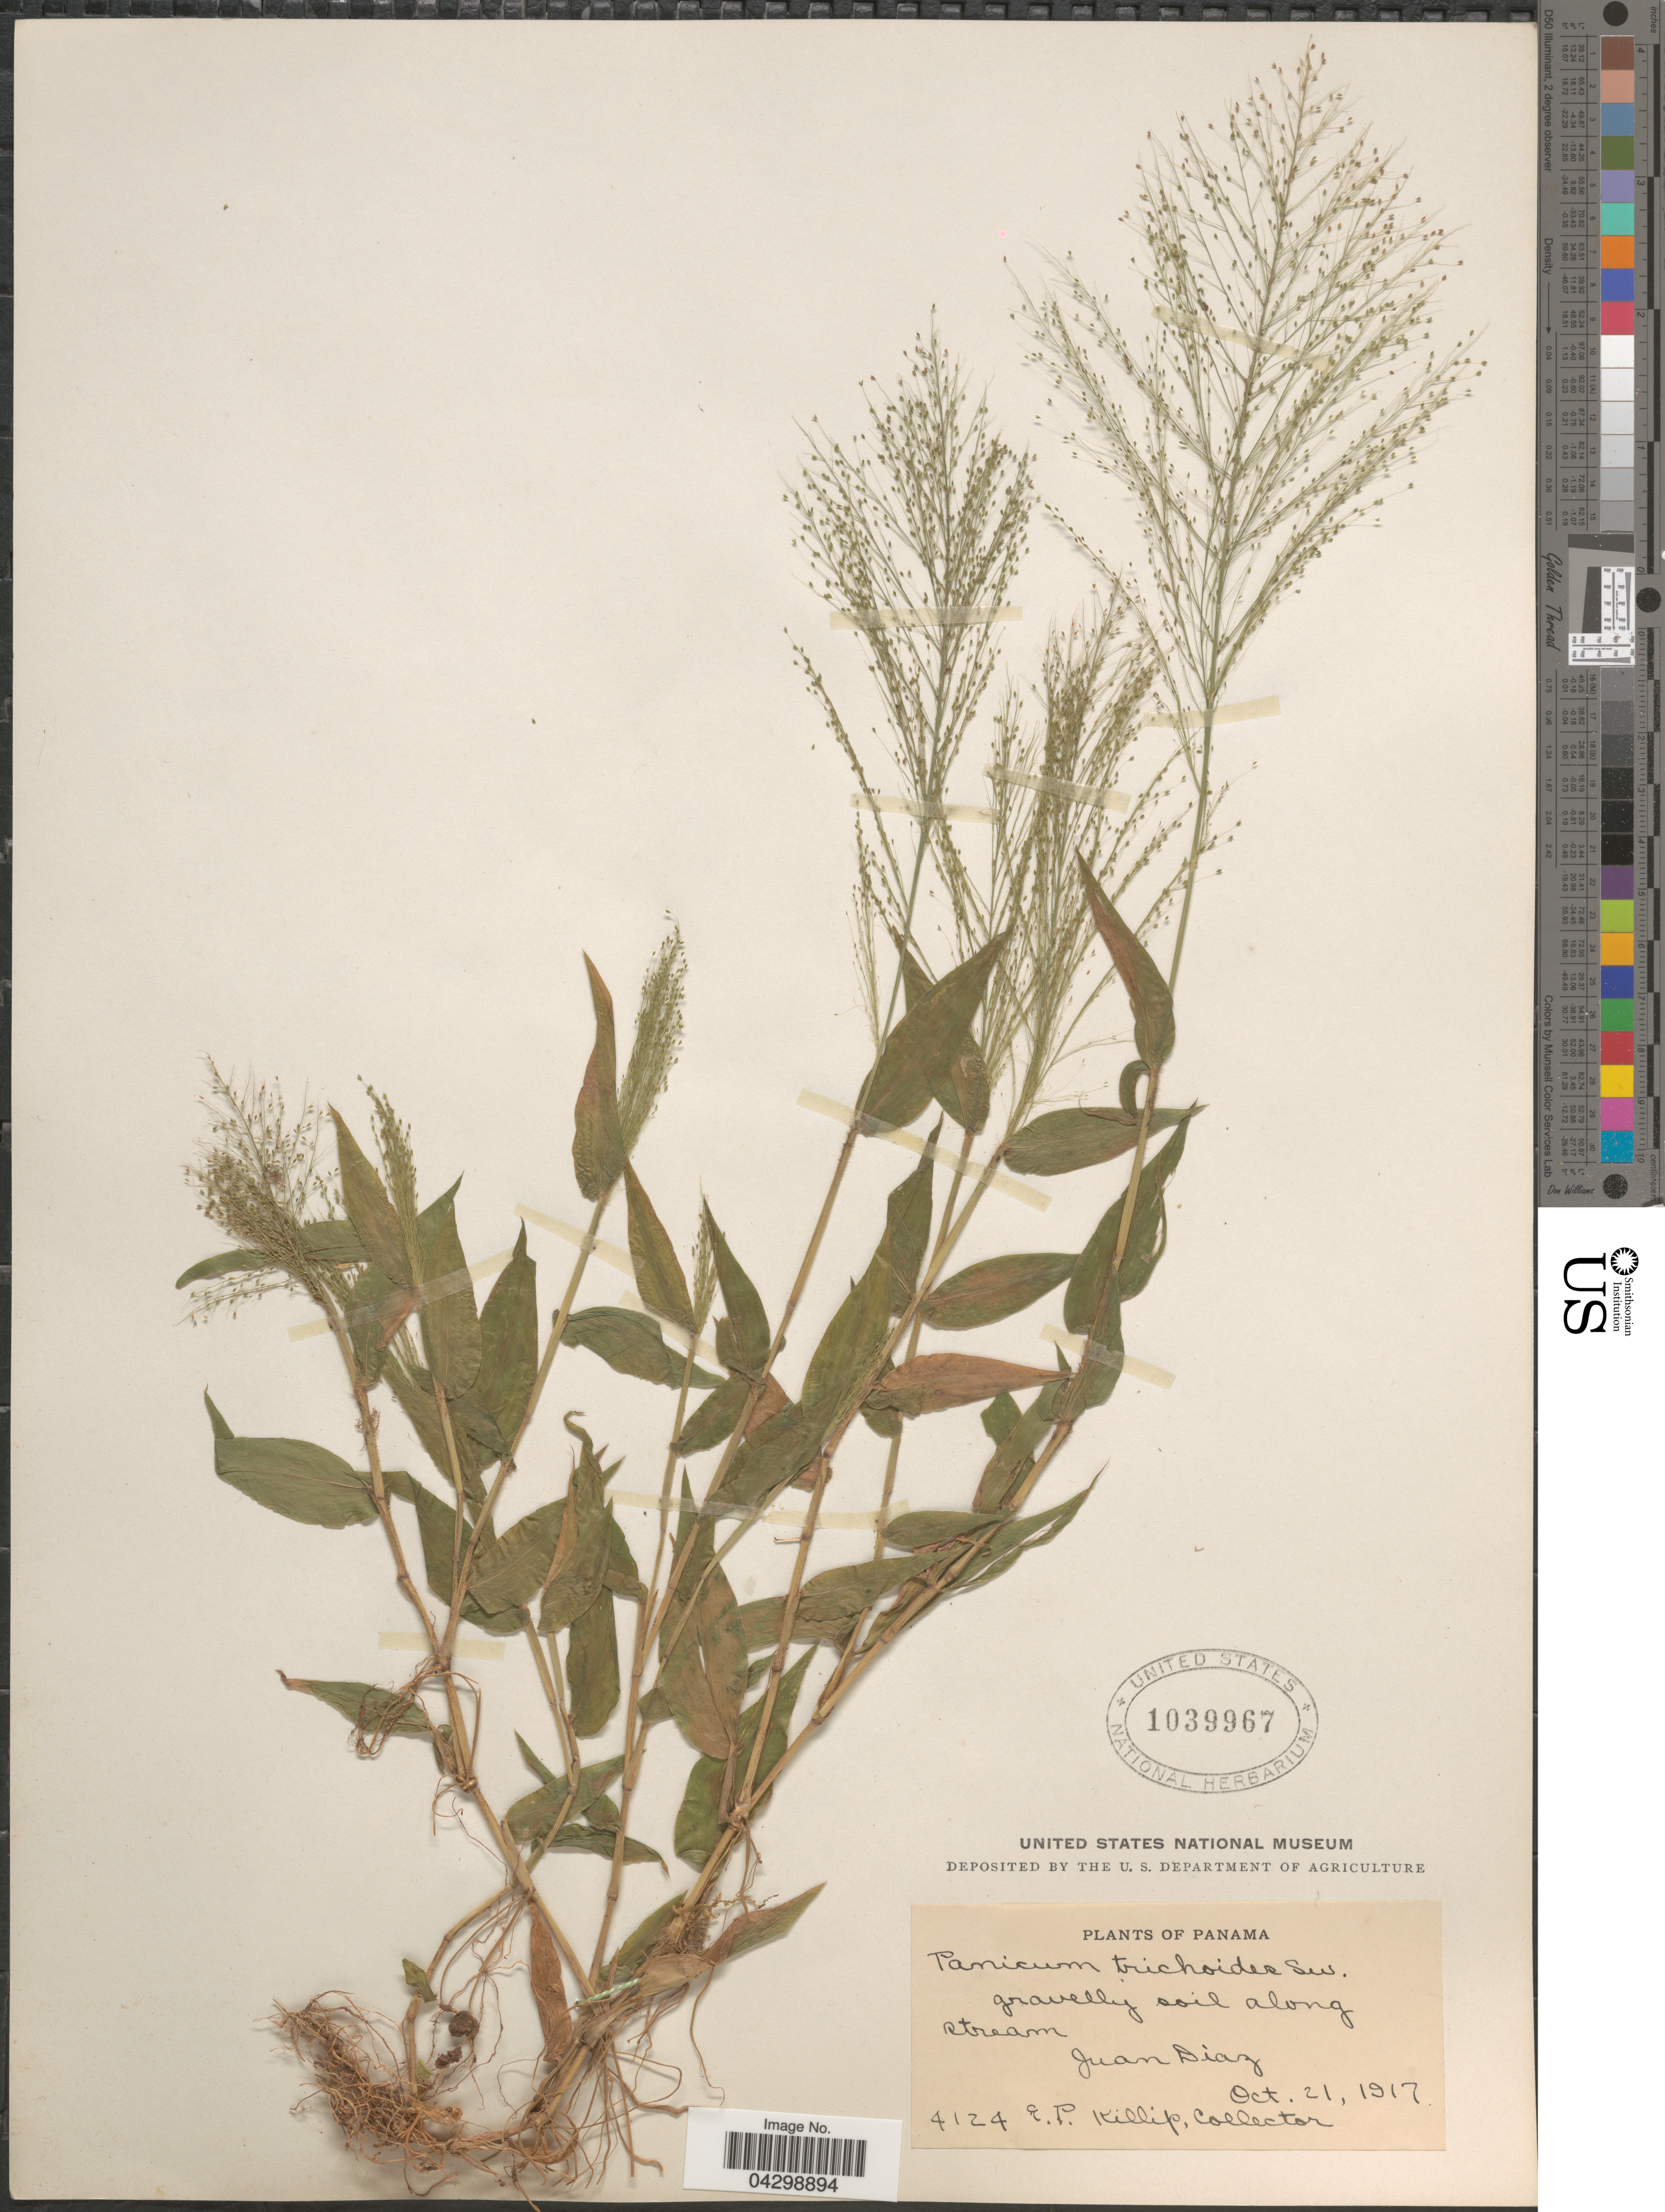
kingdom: Plantae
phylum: Tracheophyta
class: Liliopsida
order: Poales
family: Poaceae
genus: Panicum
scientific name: Panicum trichoides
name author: Sw.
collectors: E. P. Killip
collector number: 4124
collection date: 1917-10-21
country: Panama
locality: Gravelly soil along stream Juan Diaz.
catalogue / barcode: US 1039967